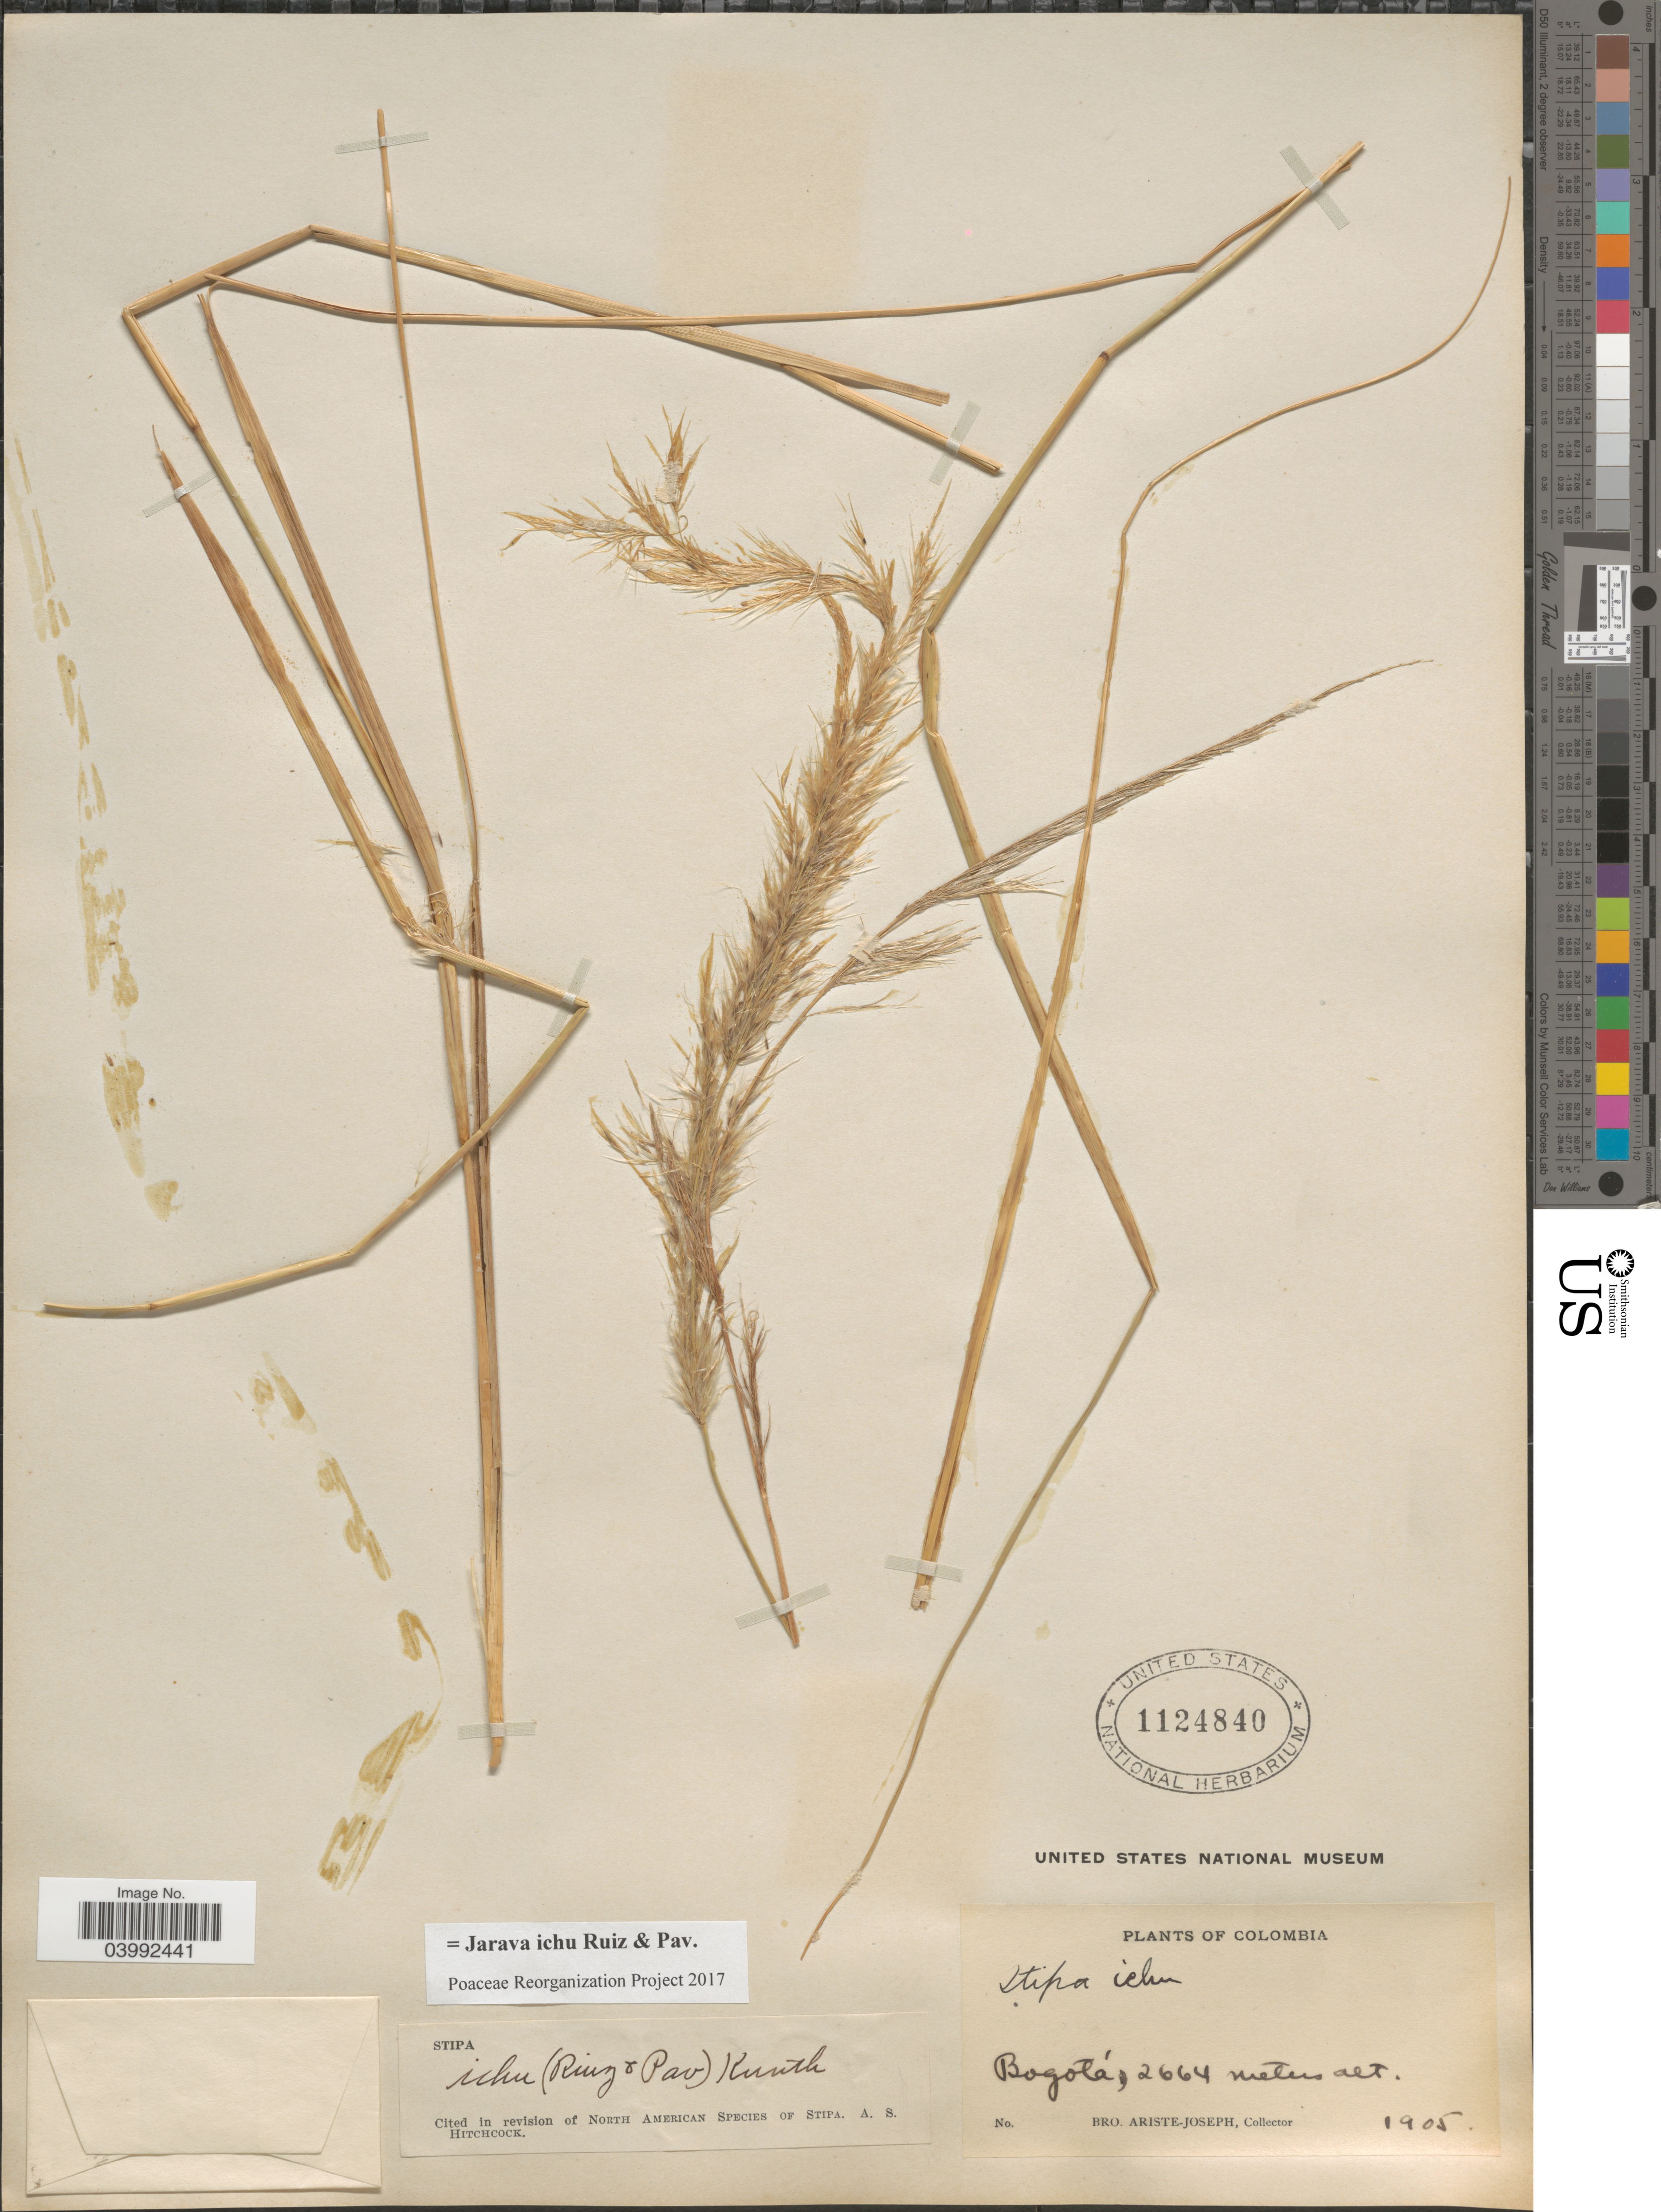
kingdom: Plantae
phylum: Tracheophyta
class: Liliopsida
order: Poales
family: Poaceae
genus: Jarava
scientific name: Jarava ichu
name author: Ruiz & Pav.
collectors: Bro. Ariste-Joseph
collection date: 1905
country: Colombia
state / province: Bogota D.C.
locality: Bogotá.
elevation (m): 2664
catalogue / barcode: US 1124840